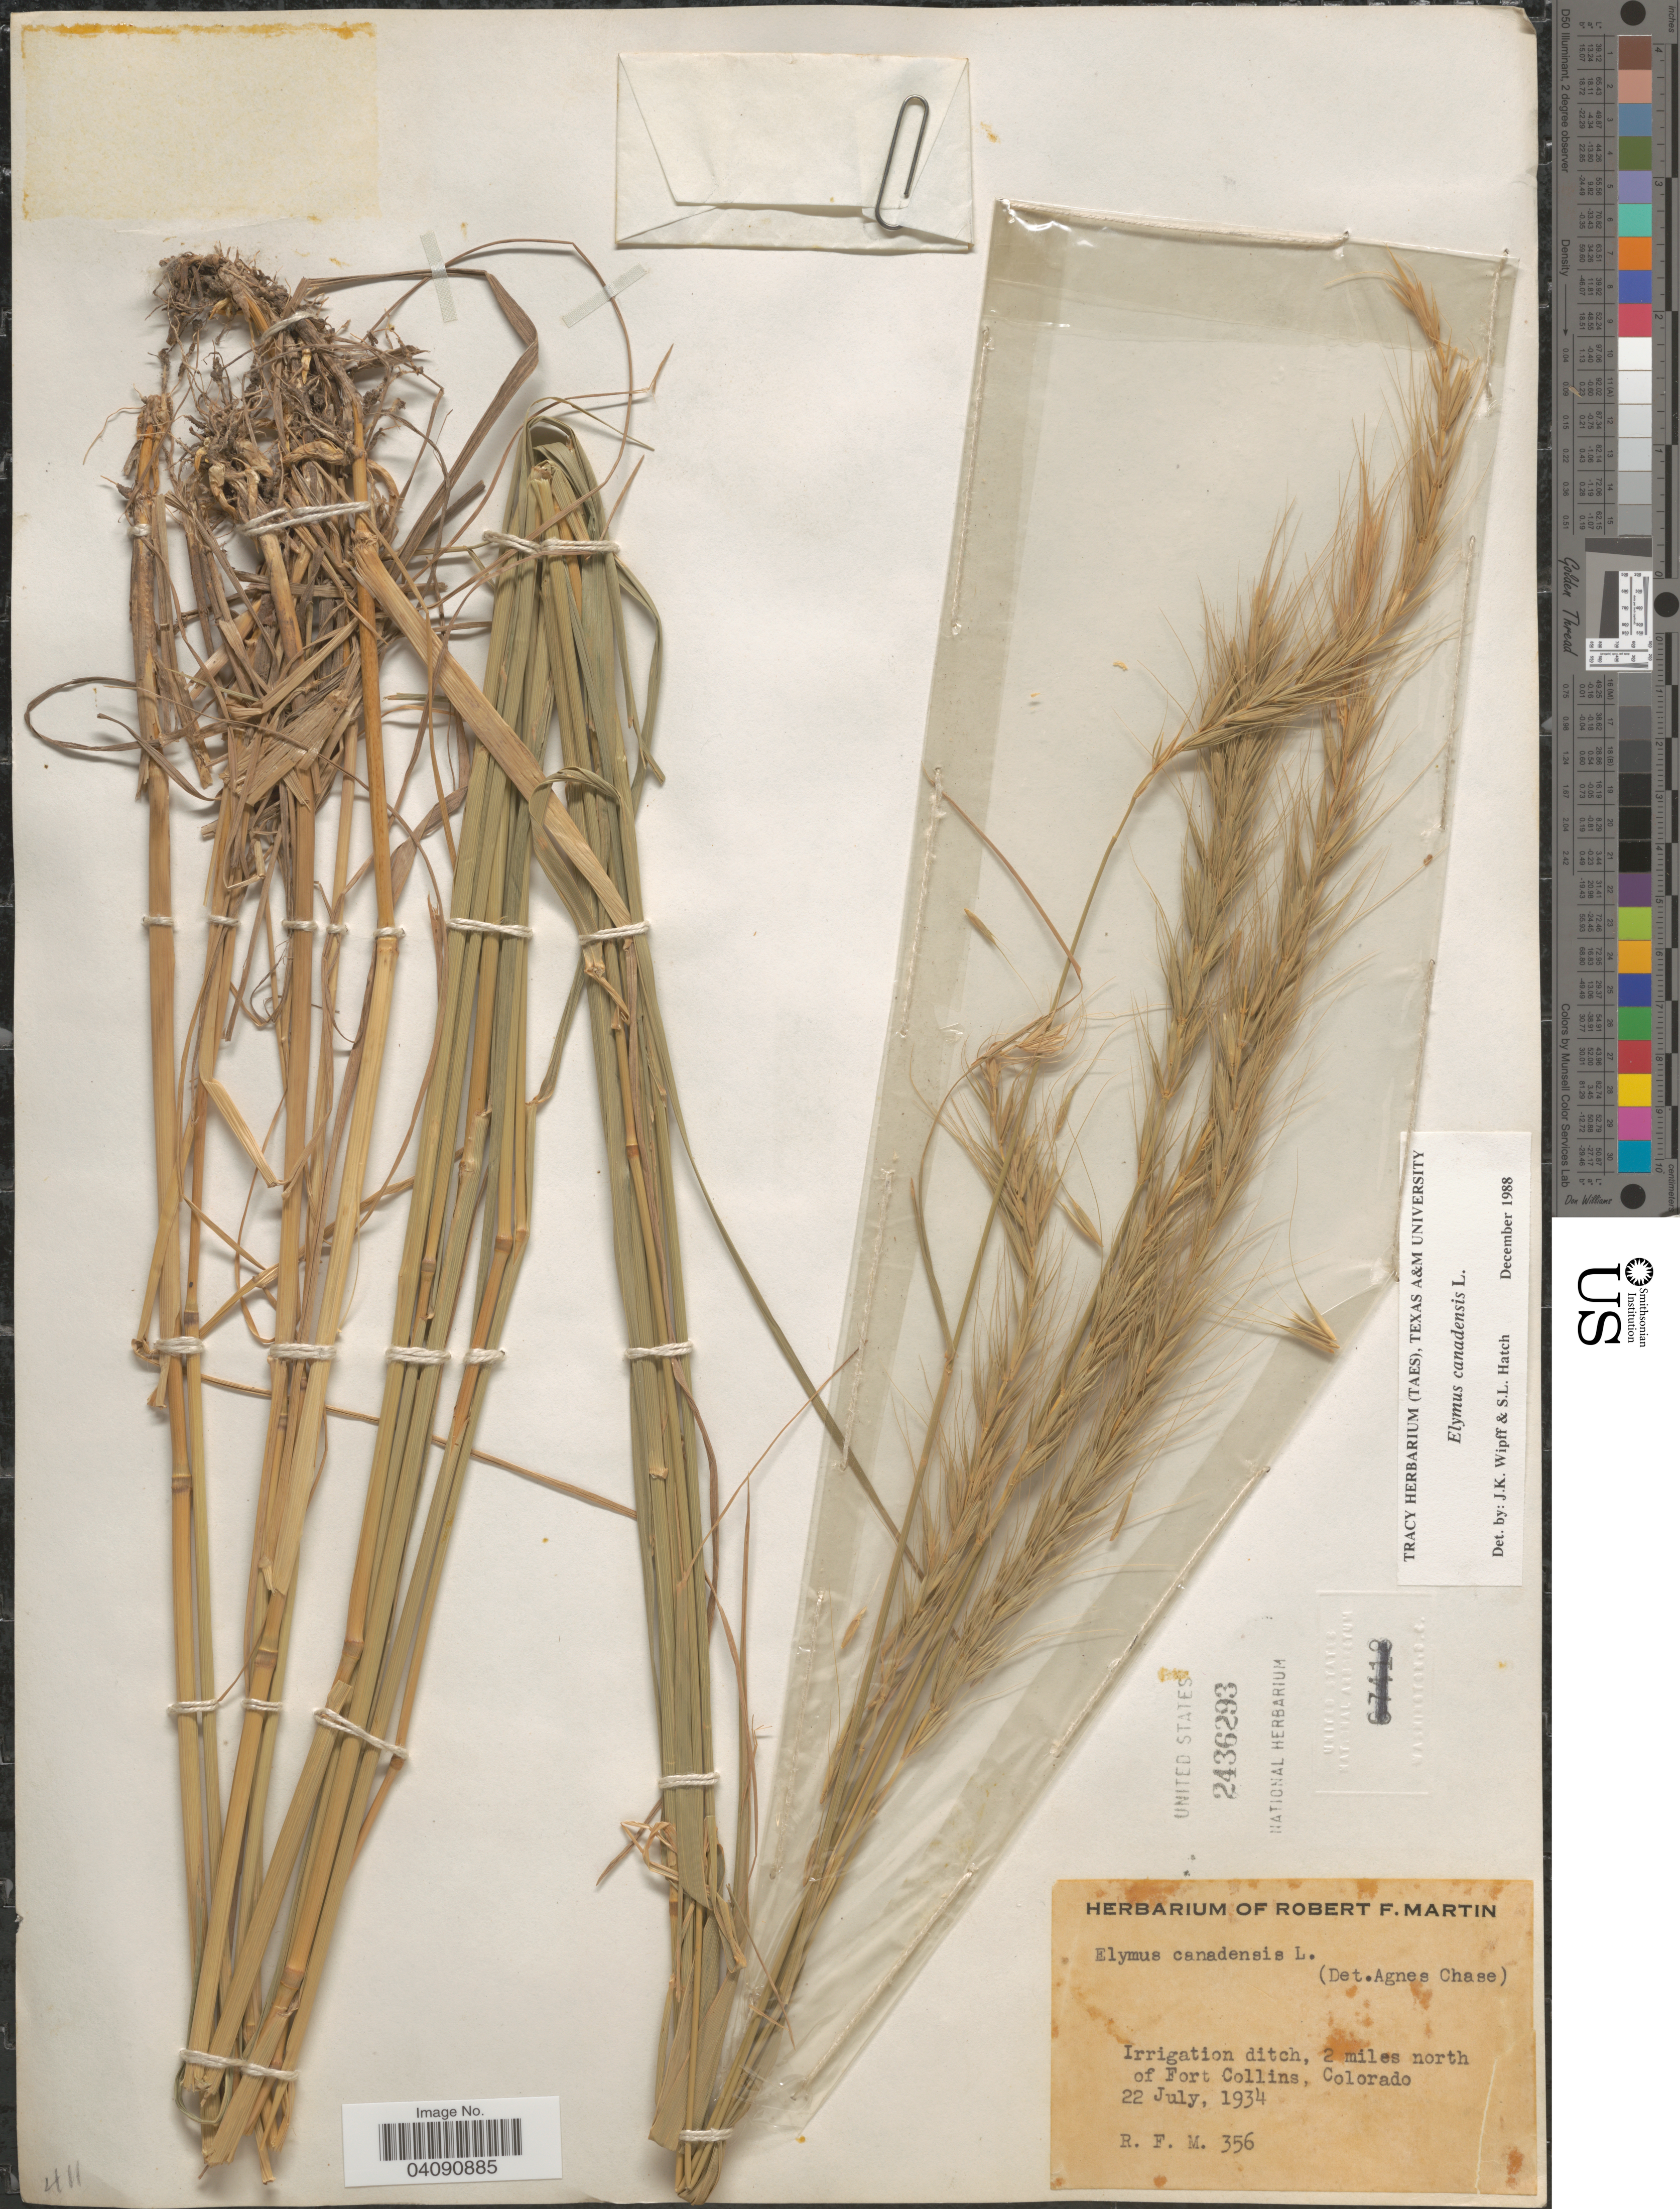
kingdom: Plantae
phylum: Tracheophyta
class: Liliopsida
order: Poales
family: Poaceae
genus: Elymus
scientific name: Elymus canadensis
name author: L.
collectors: R. F. Martin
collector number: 356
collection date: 1934-07-22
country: United States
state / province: Colorado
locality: Irrigation ditch, 2 miles north of Fort Collins.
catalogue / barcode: US 2436293